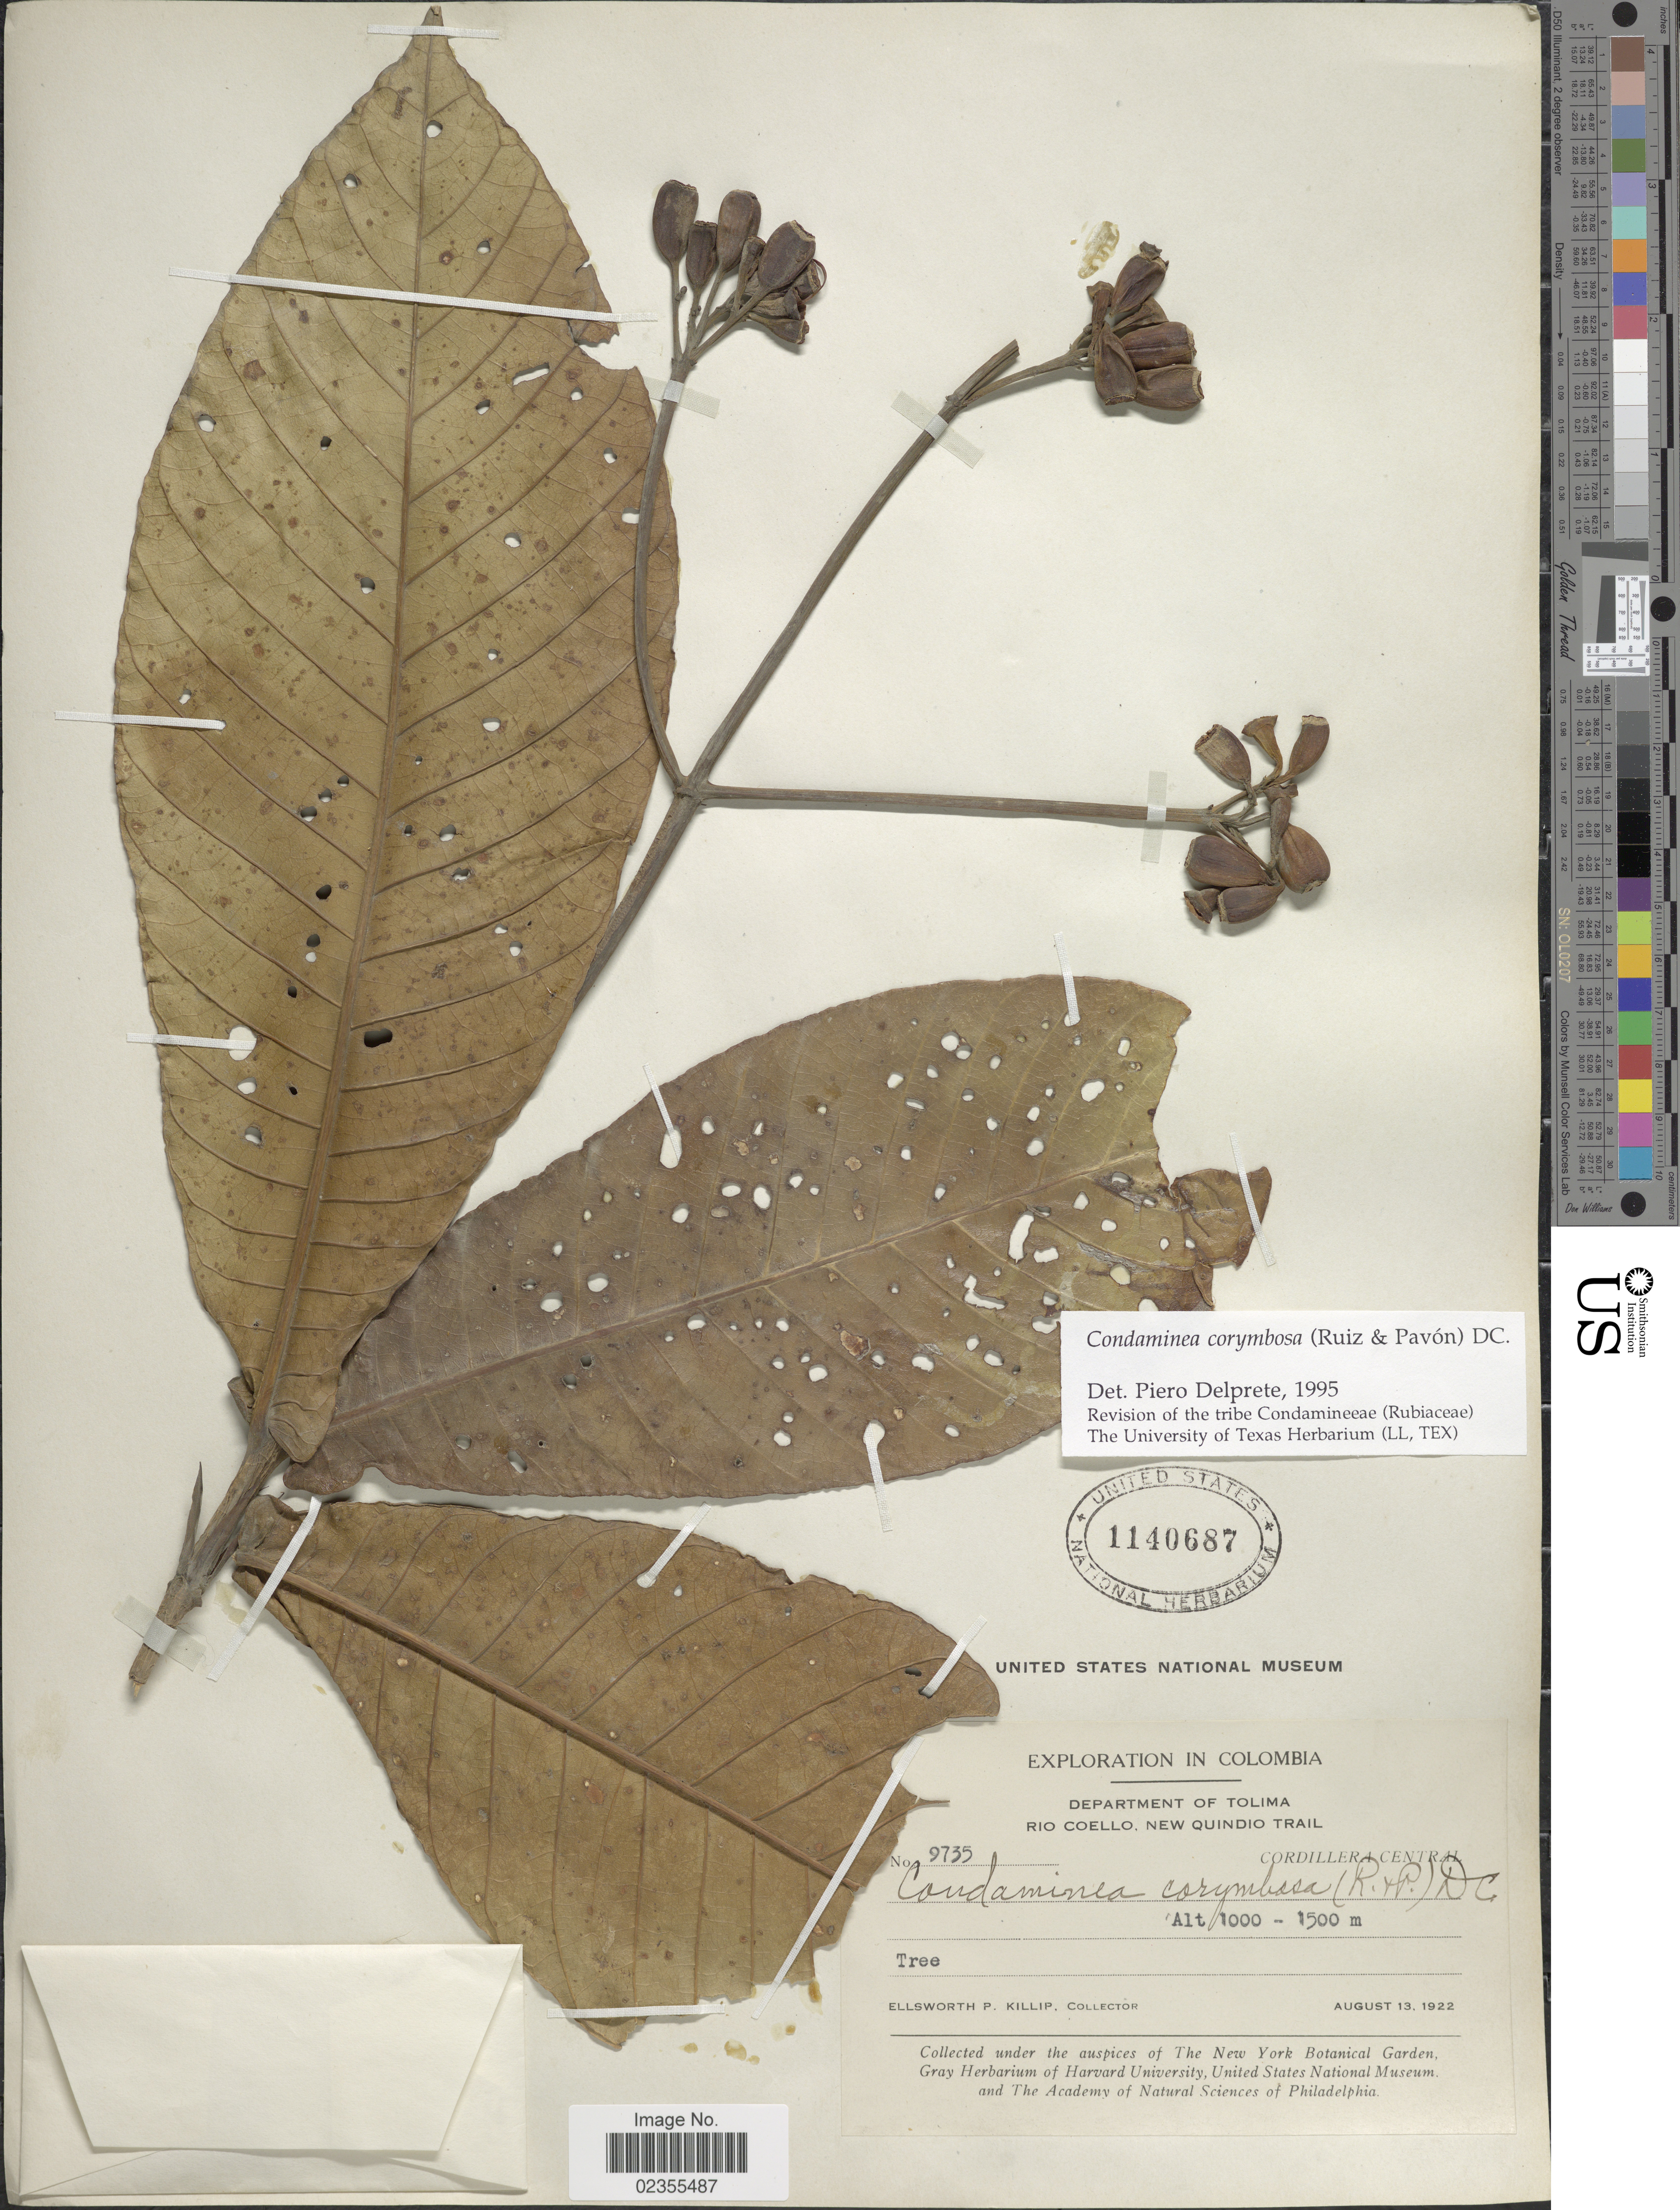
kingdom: Plantae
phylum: Tracheophyta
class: Magnoliopsida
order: Gentianales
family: Rubiaceae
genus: Condaminea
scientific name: Condaminea corymbosa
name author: (Ruiz & Pav.) DC.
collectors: E. P. Killip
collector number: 9735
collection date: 1922-08-13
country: Colombia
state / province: Tolima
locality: Rio Coello, New Quindio Trail,. Cordillera Central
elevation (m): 1000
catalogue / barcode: US 1140687